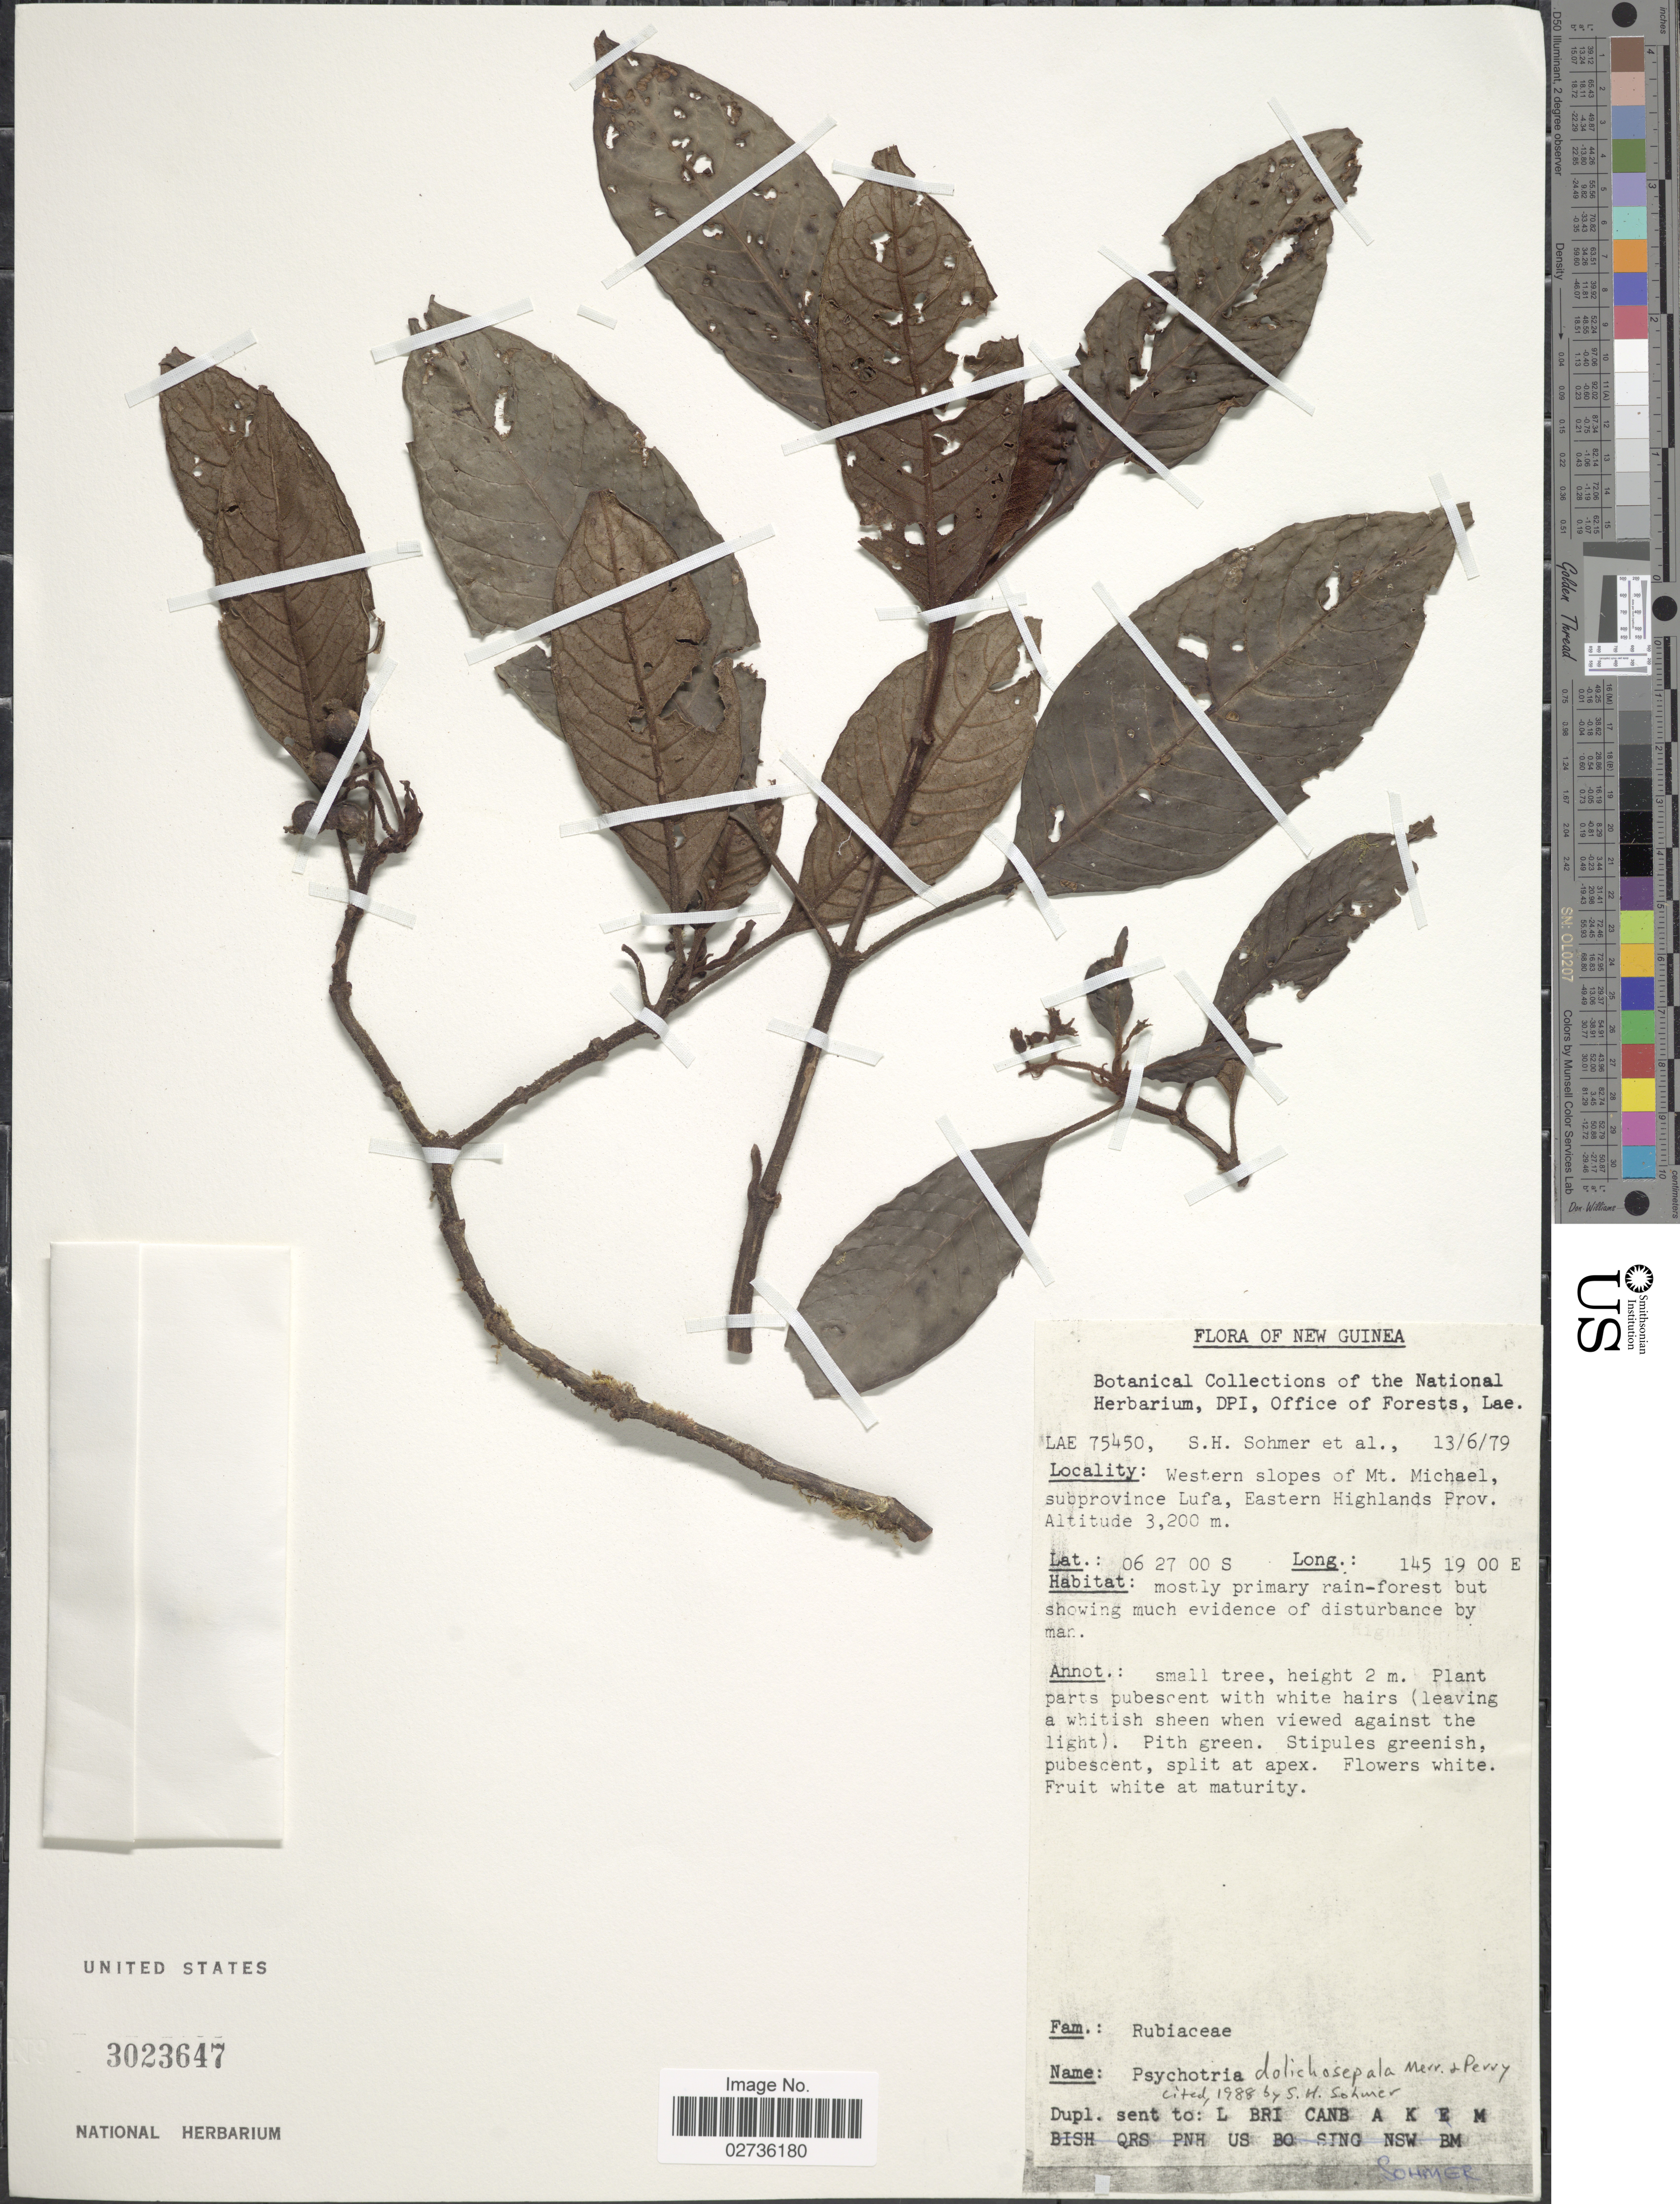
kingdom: Plantae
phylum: Tracheophyta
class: Magnoliopsida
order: Gentianales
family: Rubiaceae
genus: Psychotria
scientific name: Psychotria dolichosepala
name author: Merr. & L.M. Perry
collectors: S. H. Sohmer & et al.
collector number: LAE75450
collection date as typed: Transcribed d/m/y: 13/6/79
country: Papua New Guinea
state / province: Eastern Highlands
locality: New Guinea. Western slopes of Mt. Michael, subprovince Lufa, Eastern Highlands Prov.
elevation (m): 3200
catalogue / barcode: US 3023647